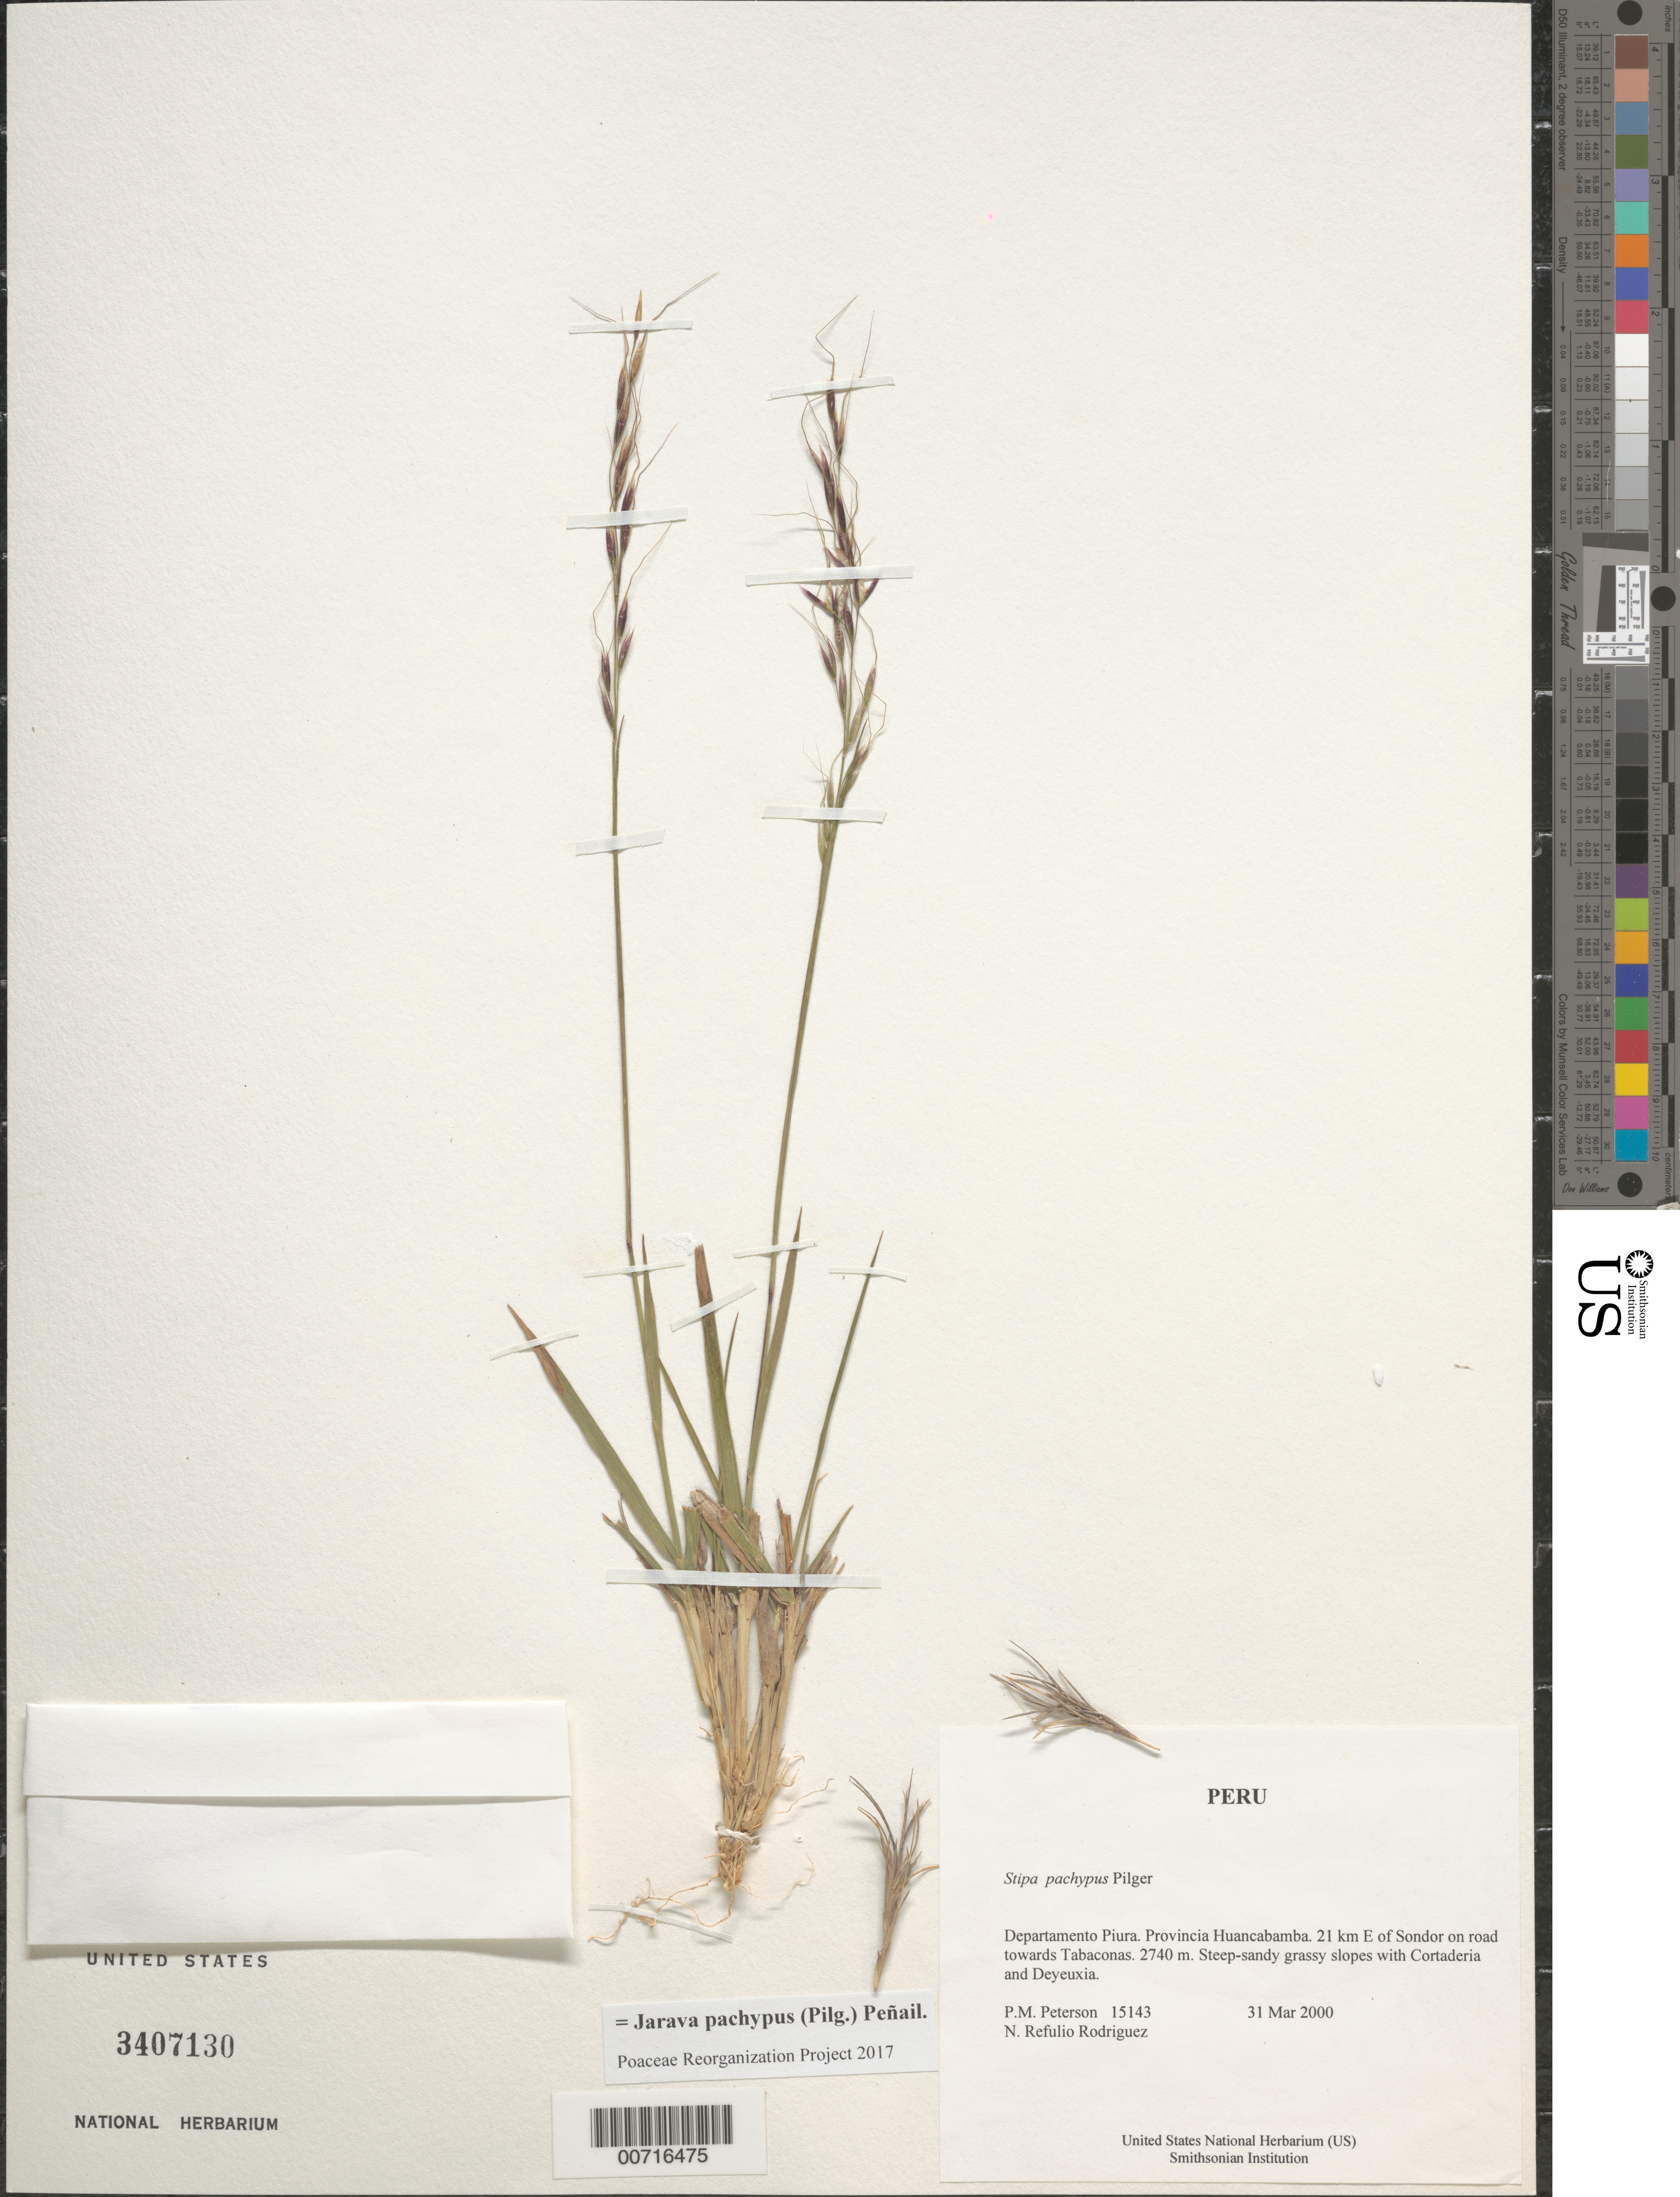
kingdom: Plantae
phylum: Tracheophyta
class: Liliopsida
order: Poales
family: Poaceae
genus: Jarava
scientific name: Jarava pachypus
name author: Pilg.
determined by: Poaceae Reorganization Project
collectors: P. M. Peterson & N. Refulio-Rodríguez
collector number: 15143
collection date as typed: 31 Mar 2000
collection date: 2000-03-31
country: Peru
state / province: Piura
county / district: Huancabamba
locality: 21 km E of Sondor on road towards Tabaconas.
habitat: Steep-sandy grassy slopes with Cortaderia and Deyeuxia.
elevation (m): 2740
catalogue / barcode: US 3407130